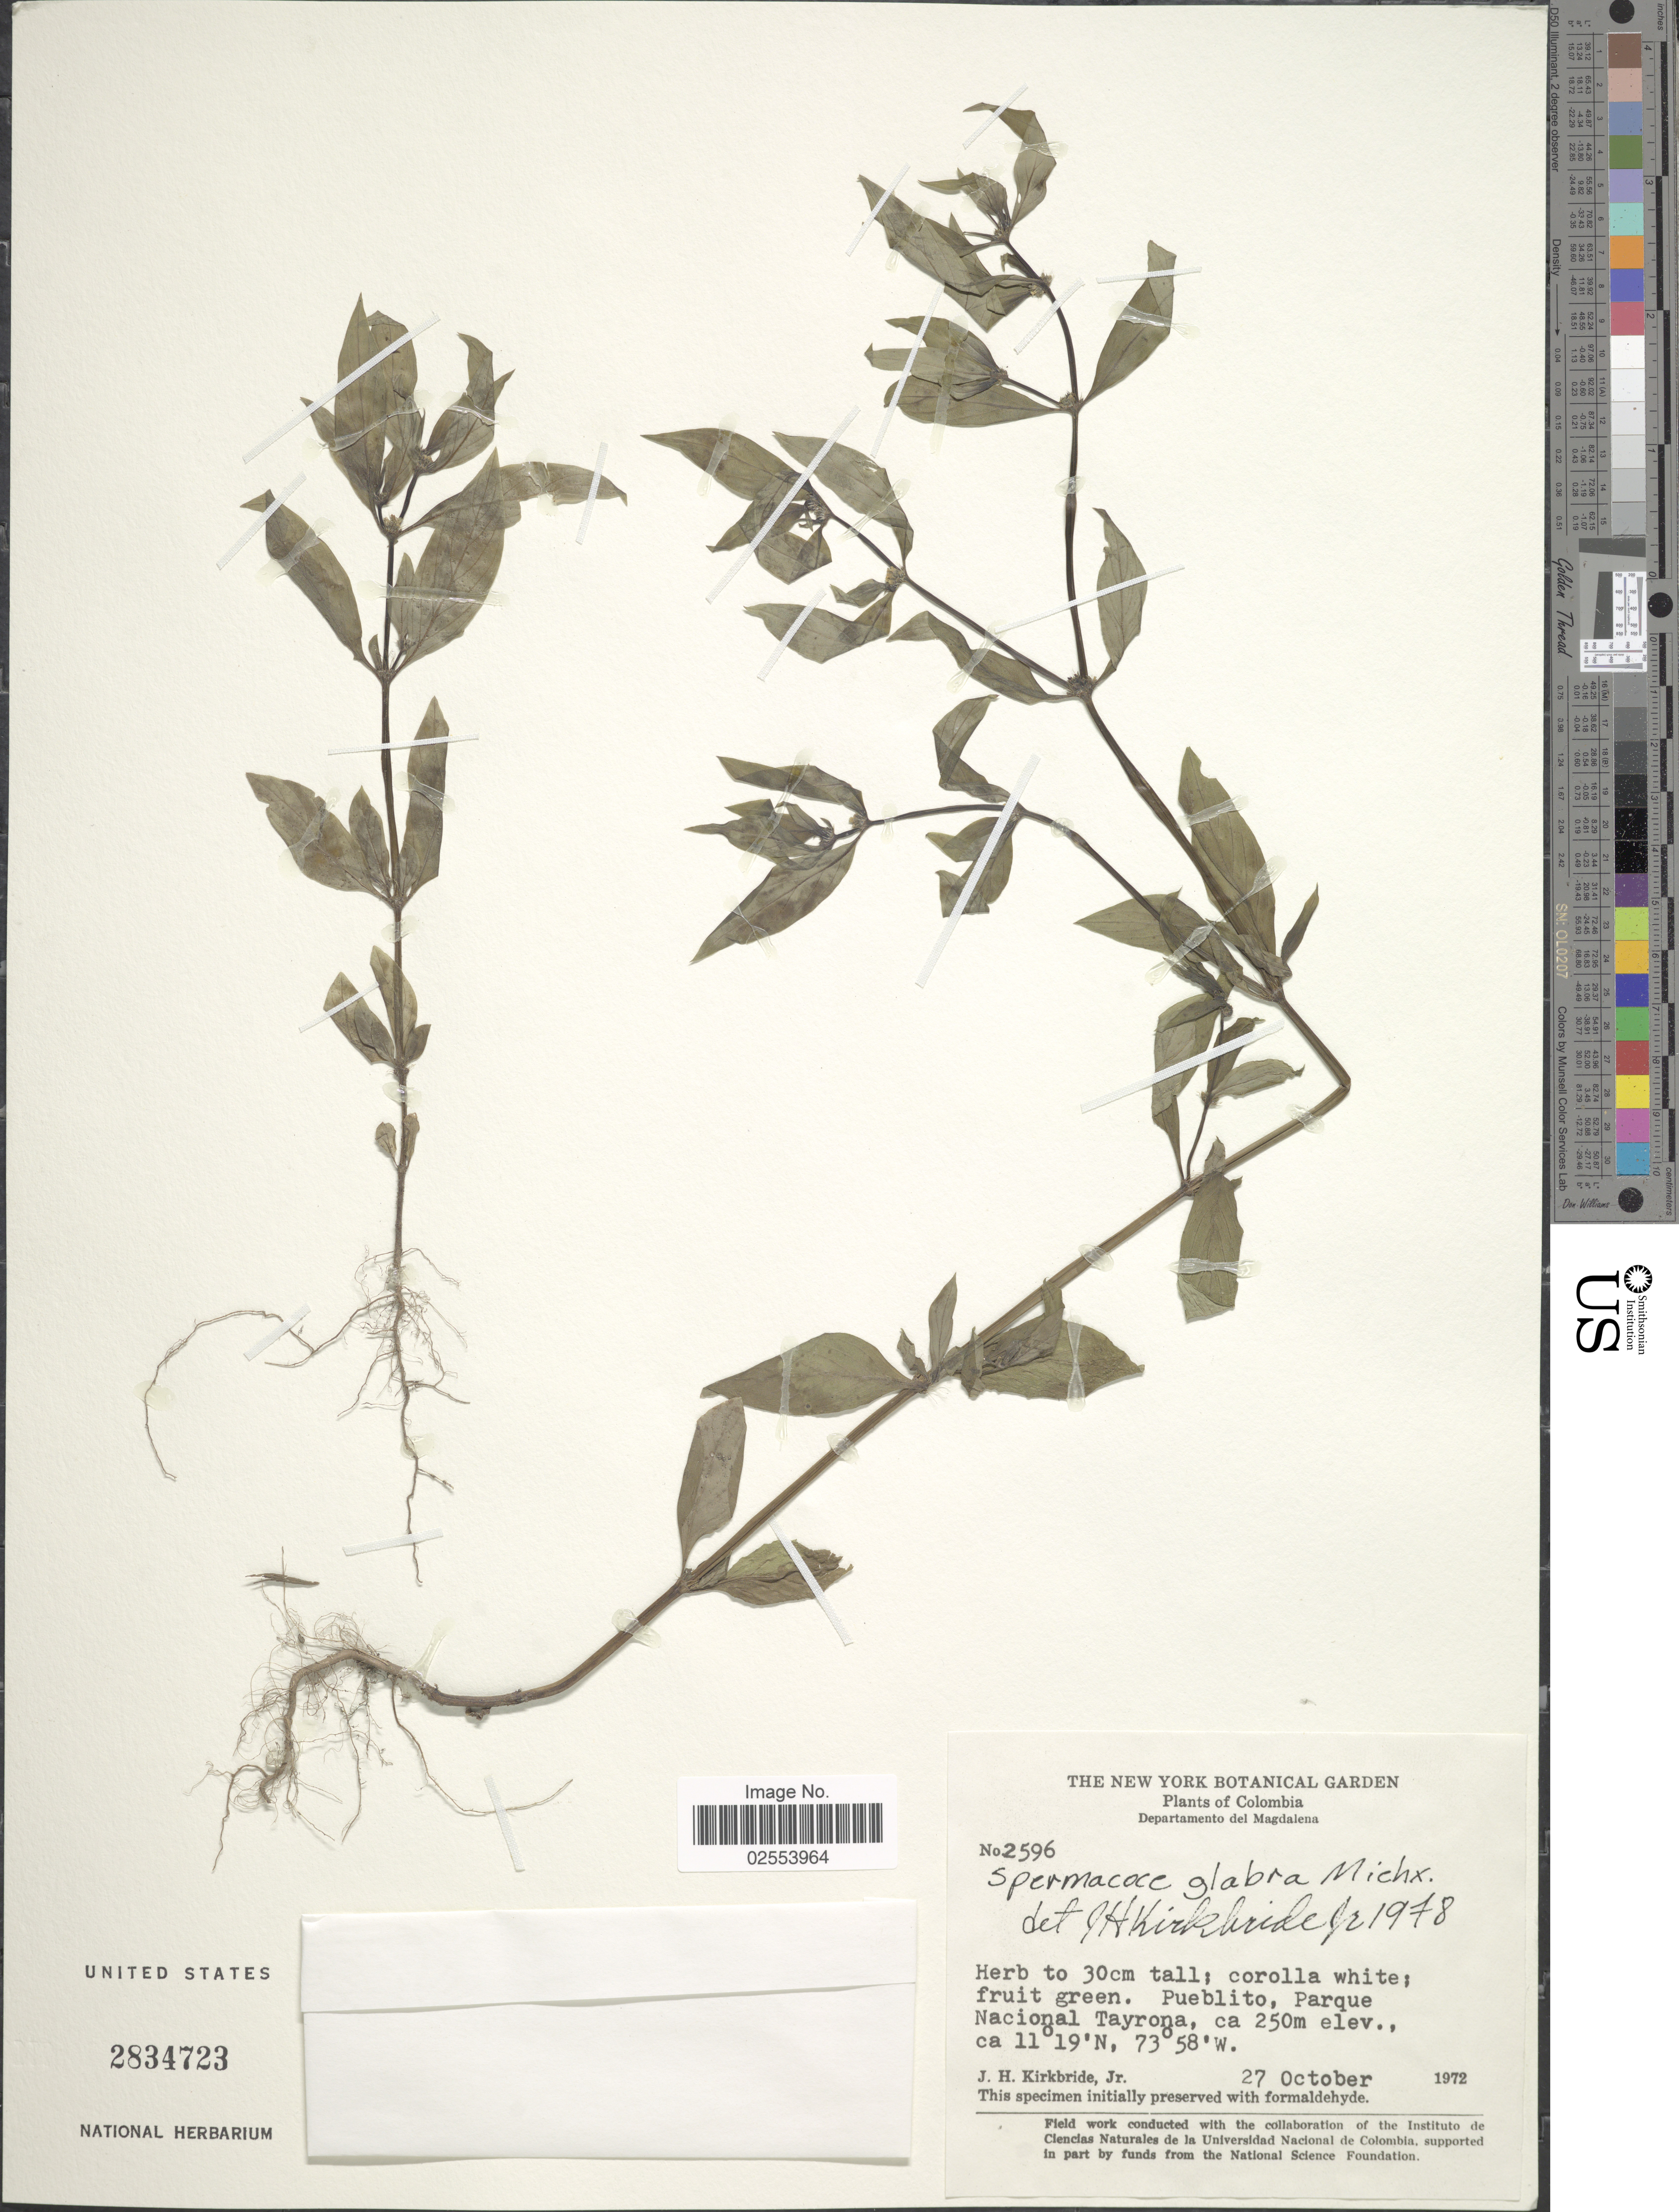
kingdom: Plantae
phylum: Tracheophyta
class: Magnoliopsida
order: Gentianales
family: Rubiaceae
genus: Spermacoce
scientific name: Spermacoce glabra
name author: Michx.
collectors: J. H. Kirkbride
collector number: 2596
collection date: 1972-10-27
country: Colombia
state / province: Magdalena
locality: Pueblito, Parque Nacional Tayrona.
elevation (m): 250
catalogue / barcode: US 2834723